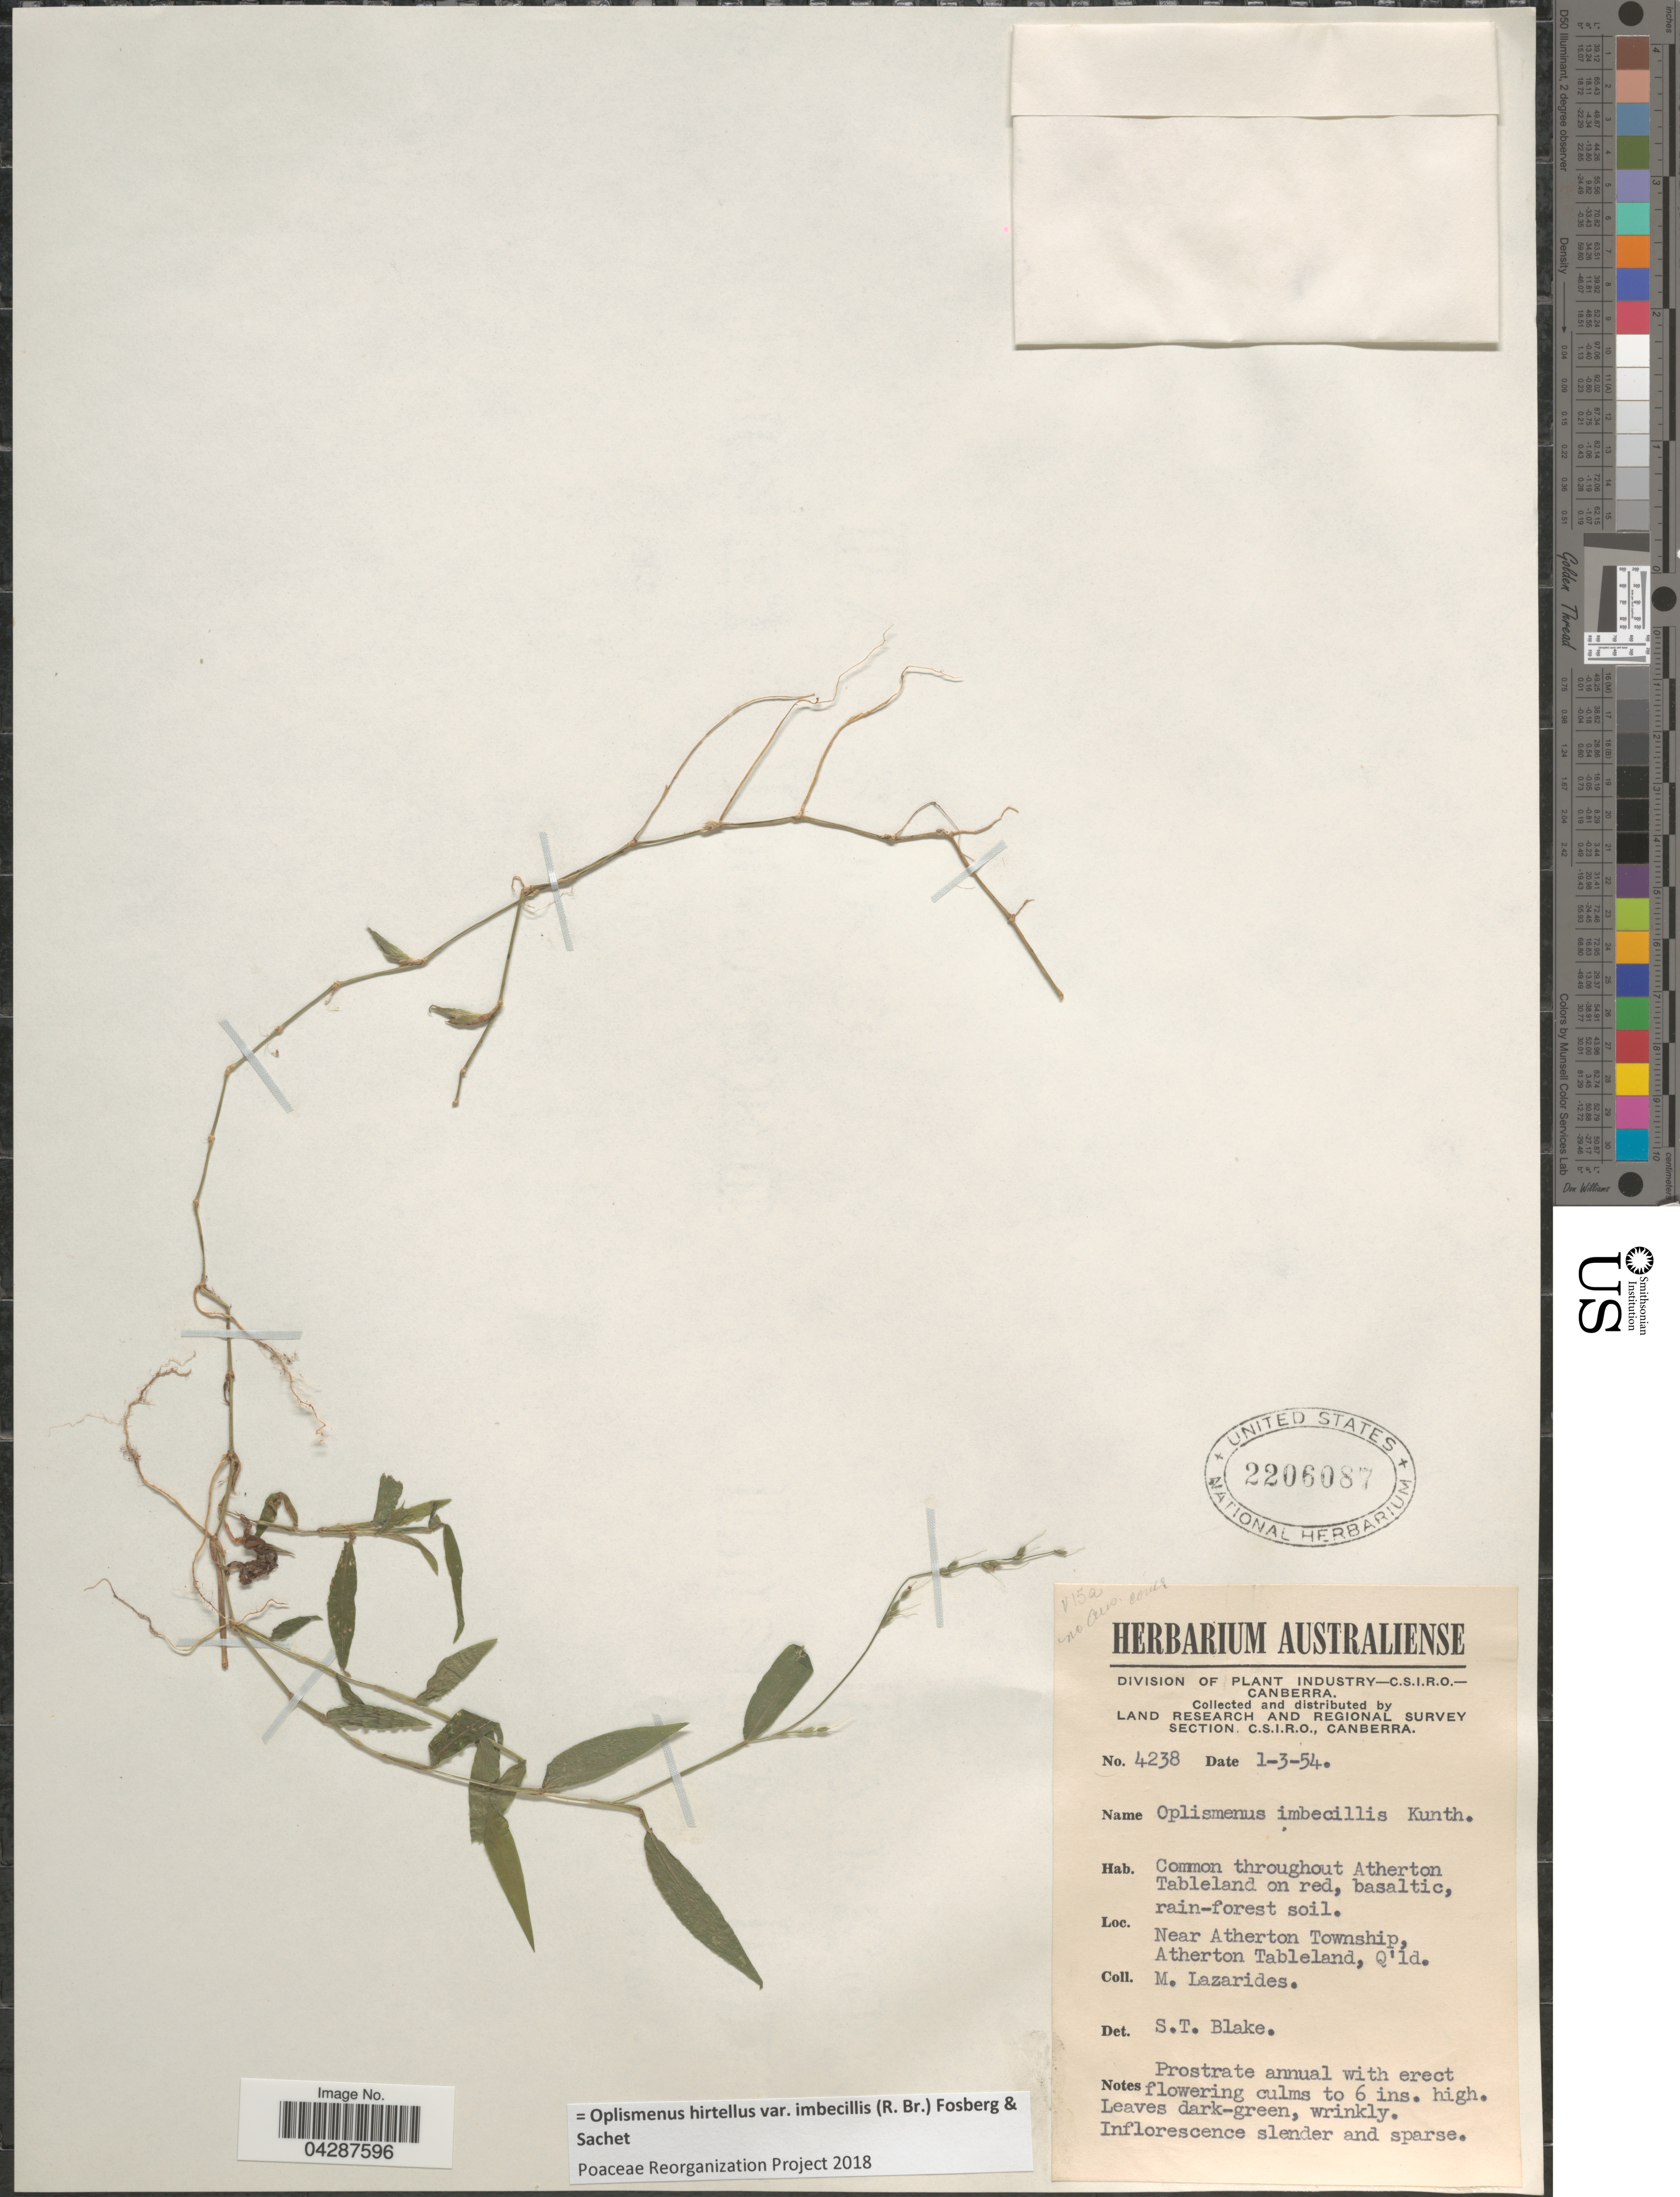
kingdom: Plantae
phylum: Tracheophyta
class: Liliopsida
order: Poales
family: Poaceae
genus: Oplismenus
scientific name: Oplismenus hirtellus var. imbecillis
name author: (R. Br.) Fosberg & Sachet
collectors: M. Lazarides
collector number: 4238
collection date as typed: Transcribed d/m/y: 1/3/54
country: Australia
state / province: Queensland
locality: Near Atherton Township, Atherton Tableland.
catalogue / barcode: US 2206087